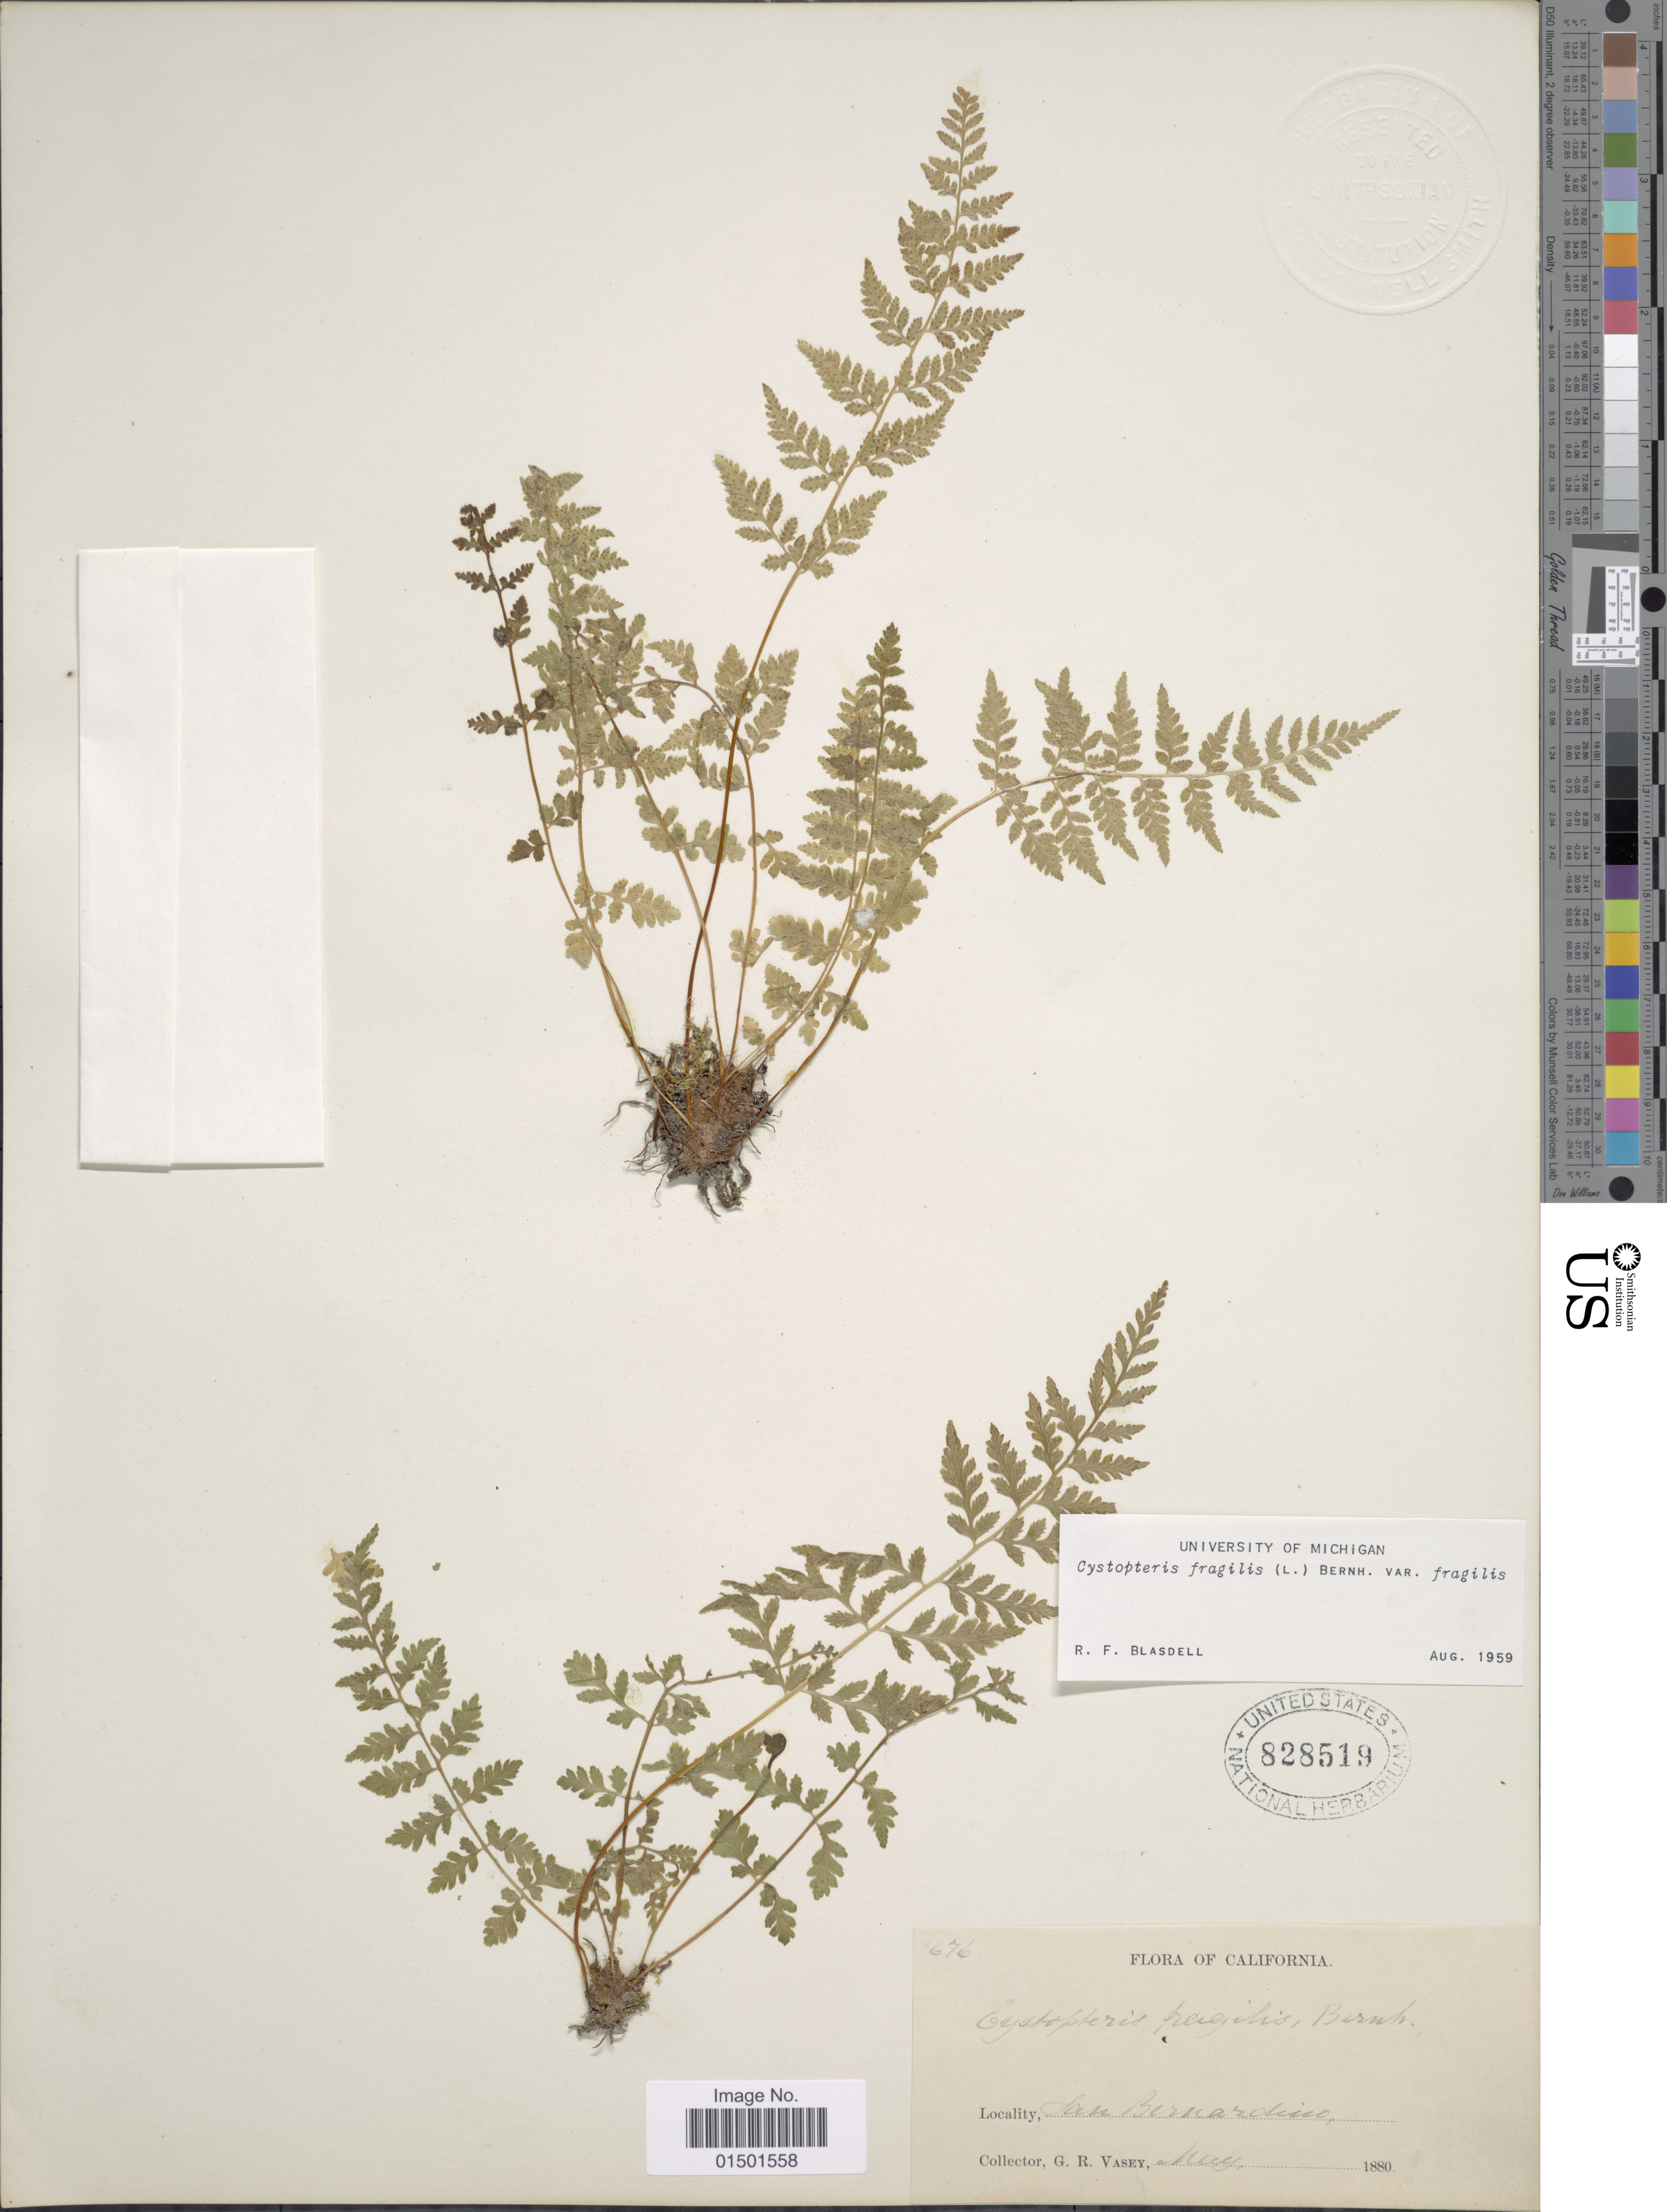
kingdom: Plantae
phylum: Tracheophyta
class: Polypodiopsida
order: Polypodiales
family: Cystopteridaceae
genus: Cystopteris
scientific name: Cystopteris fragilis var. fragilis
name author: (L.) Bernh.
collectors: G. R. Vasey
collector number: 676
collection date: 1880-05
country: United States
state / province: California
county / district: San Bernardino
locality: San Bernardino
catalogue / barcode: US 828519